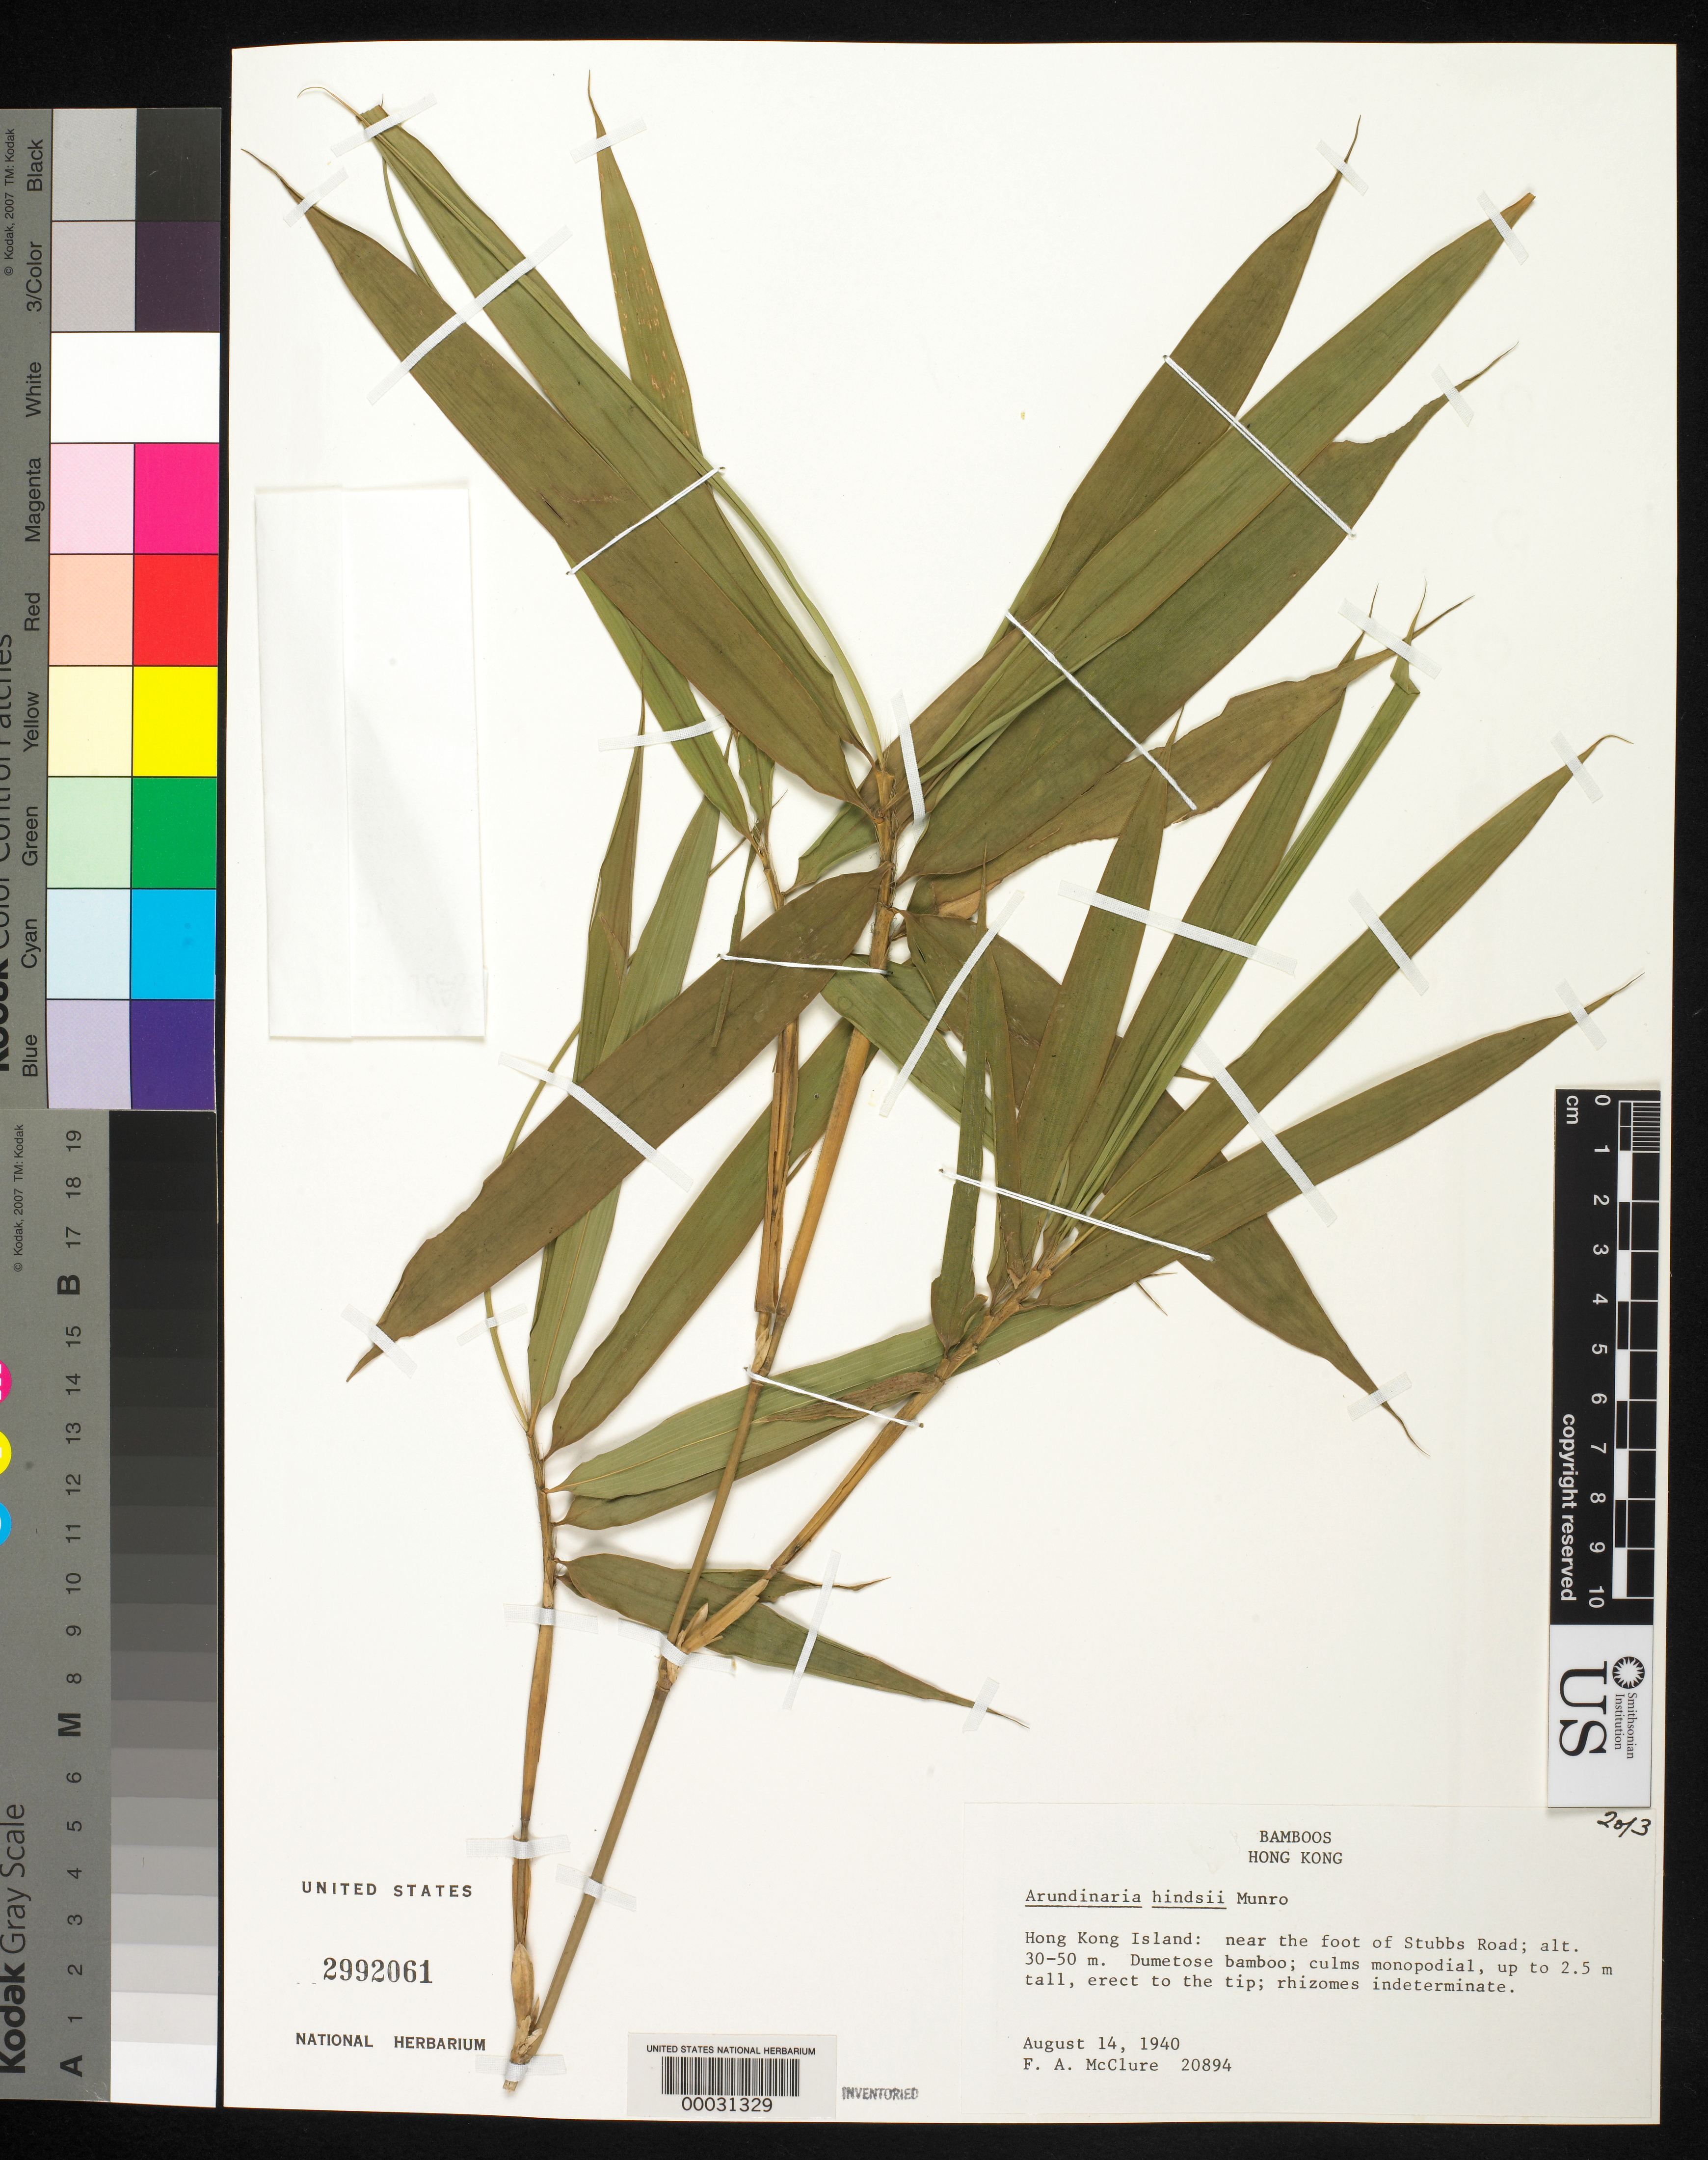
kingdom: Plantae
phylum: Tracheophyta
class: Liliopsida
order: Poales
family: Poaceae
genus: Pseudosasa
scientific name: Pseudosasa hindsii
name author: (Munro) S.L. Chen & G.Y. Sheng ex T.G. Liang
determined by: Poaceae Reorganization Project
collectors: F. A. McClure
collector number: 20894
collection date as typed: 14 Aug 1940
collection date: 1940-08-14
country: China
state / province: Hong Kong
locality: Stubbs road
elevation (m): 30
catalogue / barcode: US 2992061